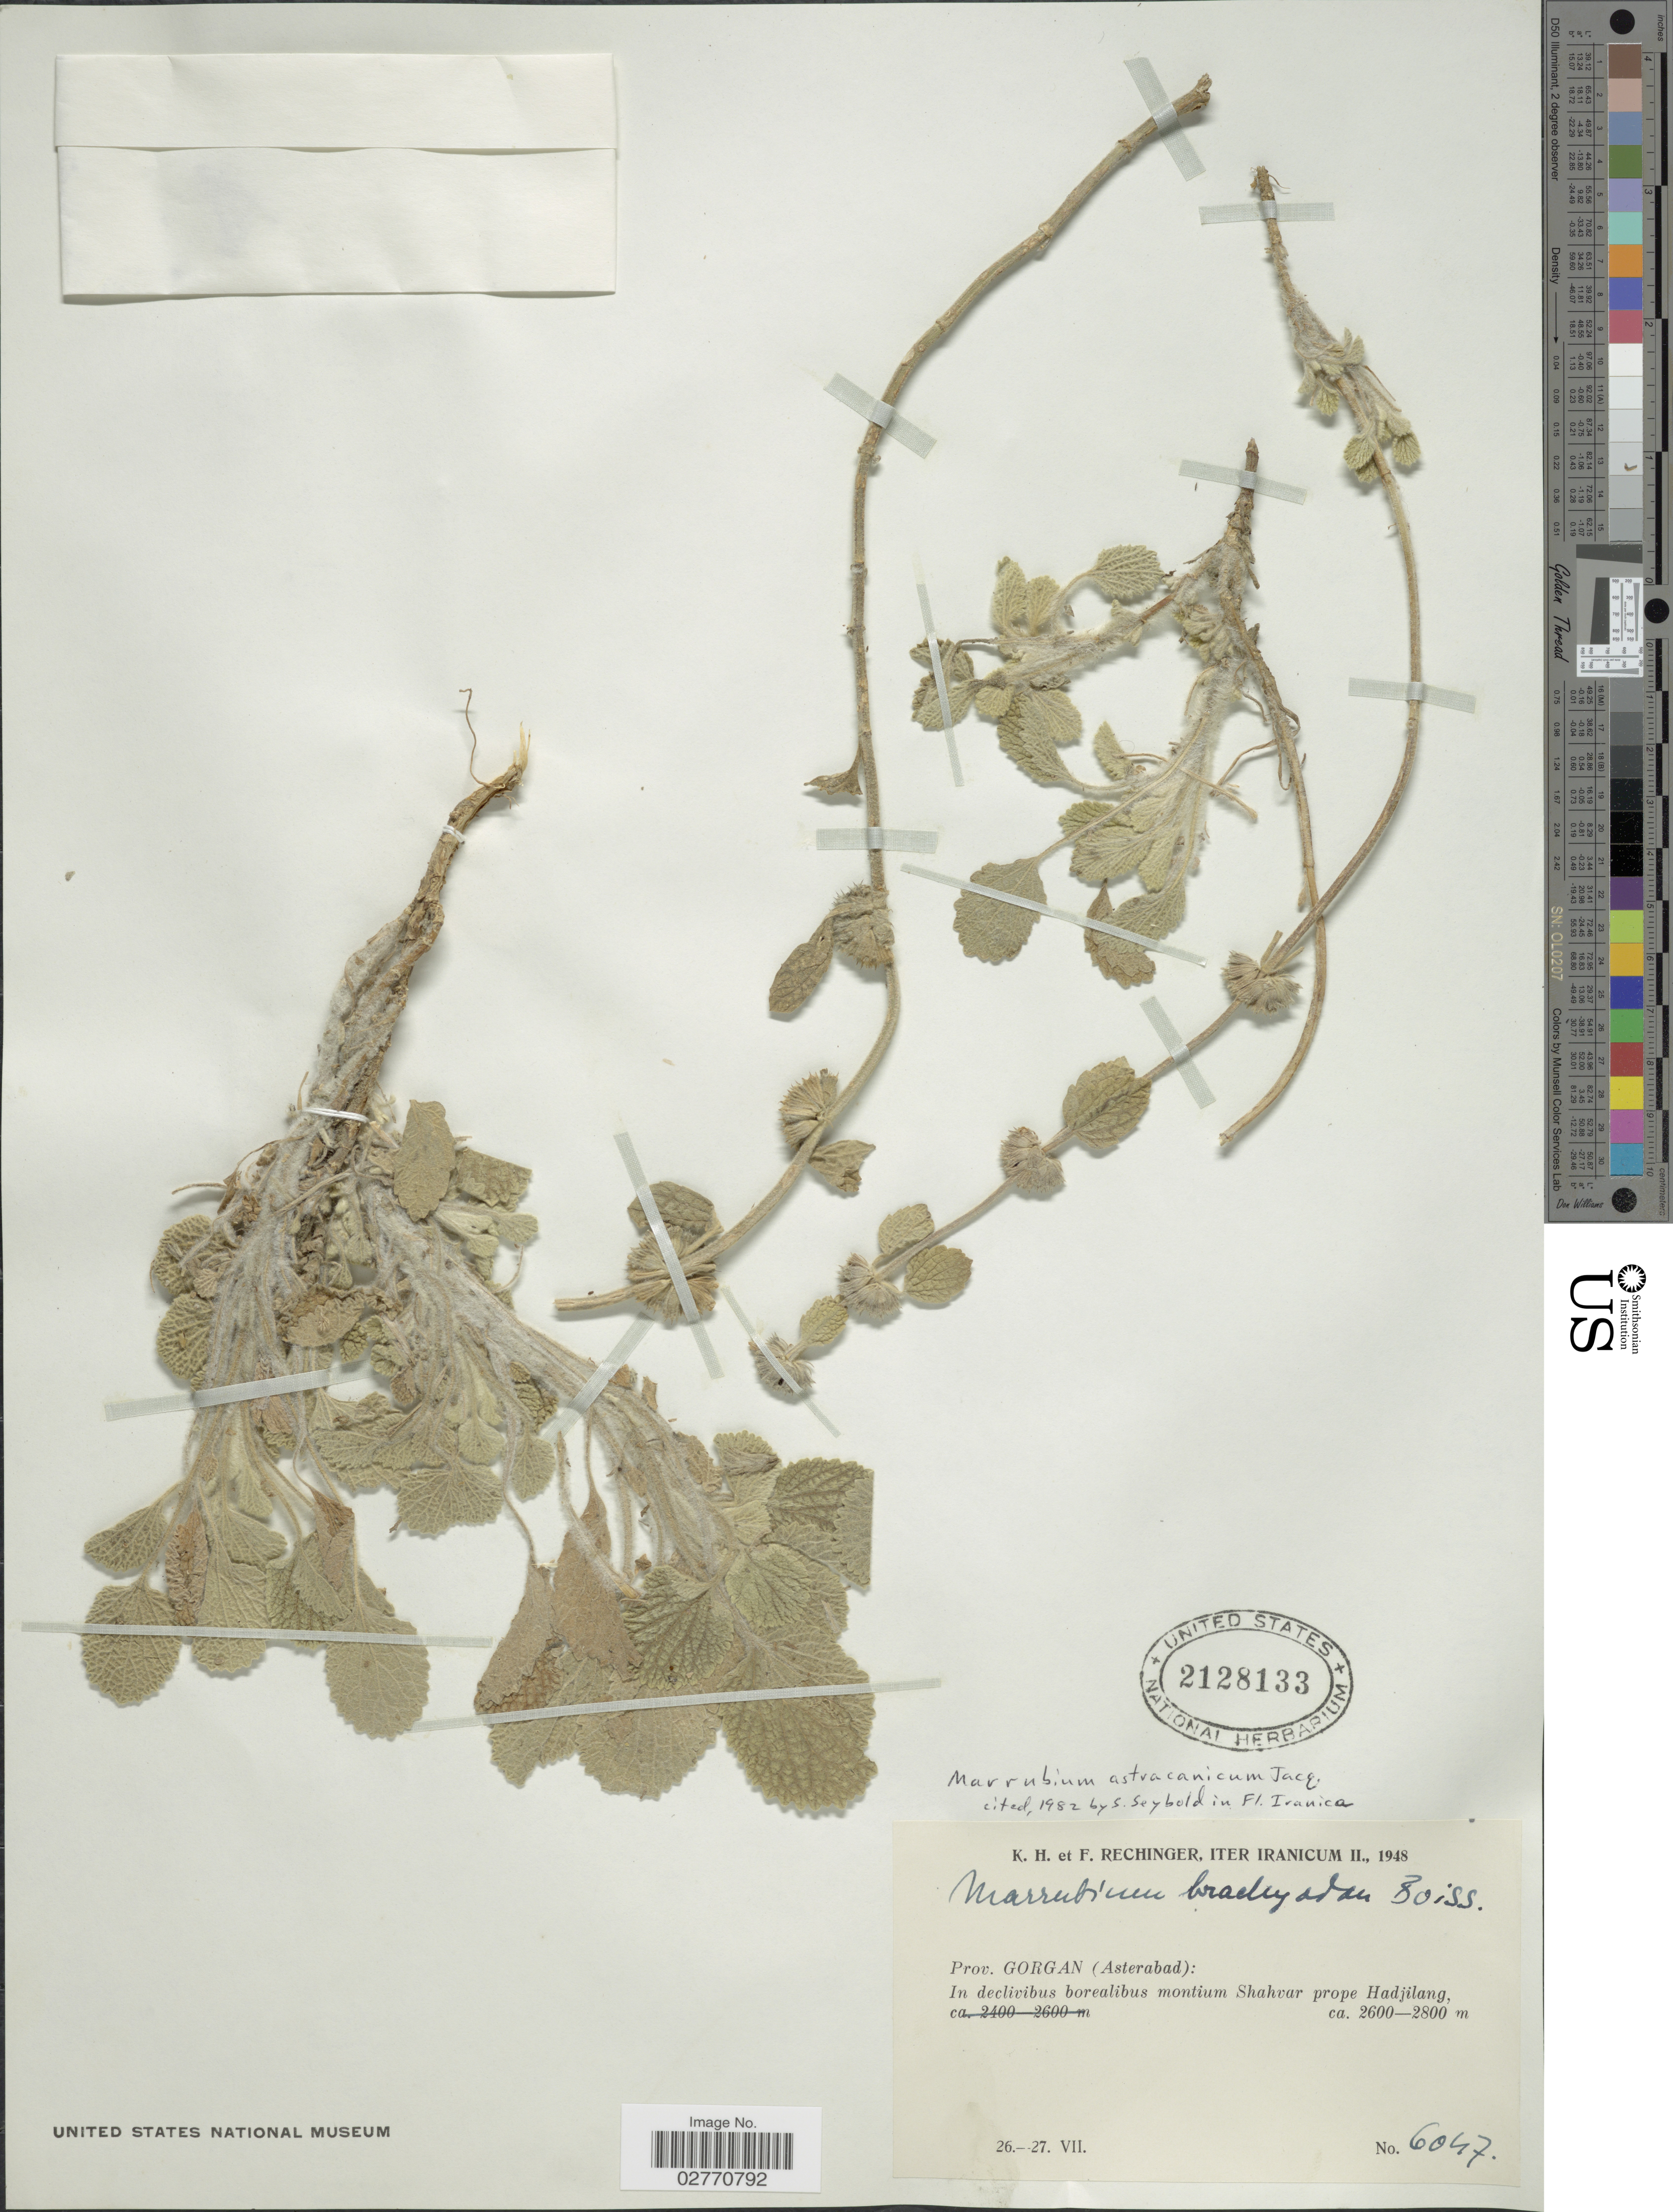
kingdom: Plantae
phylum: Tracheophyta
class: Magnoliopsida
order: Lamiales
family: Lamiaceae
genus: Marrubium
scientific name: Marrubium astracanicum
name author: Jacq.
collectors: K. H. Rechinger & F. Rechinger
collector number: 6047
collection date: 1948-07-26/1948-07-27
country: Iran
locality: Iranicum. Prov. Gorgan (Asterabad) : In declivibus borealibus montium Shahvar prope Hadjilang.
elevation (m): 2600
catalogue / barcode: US 2128133